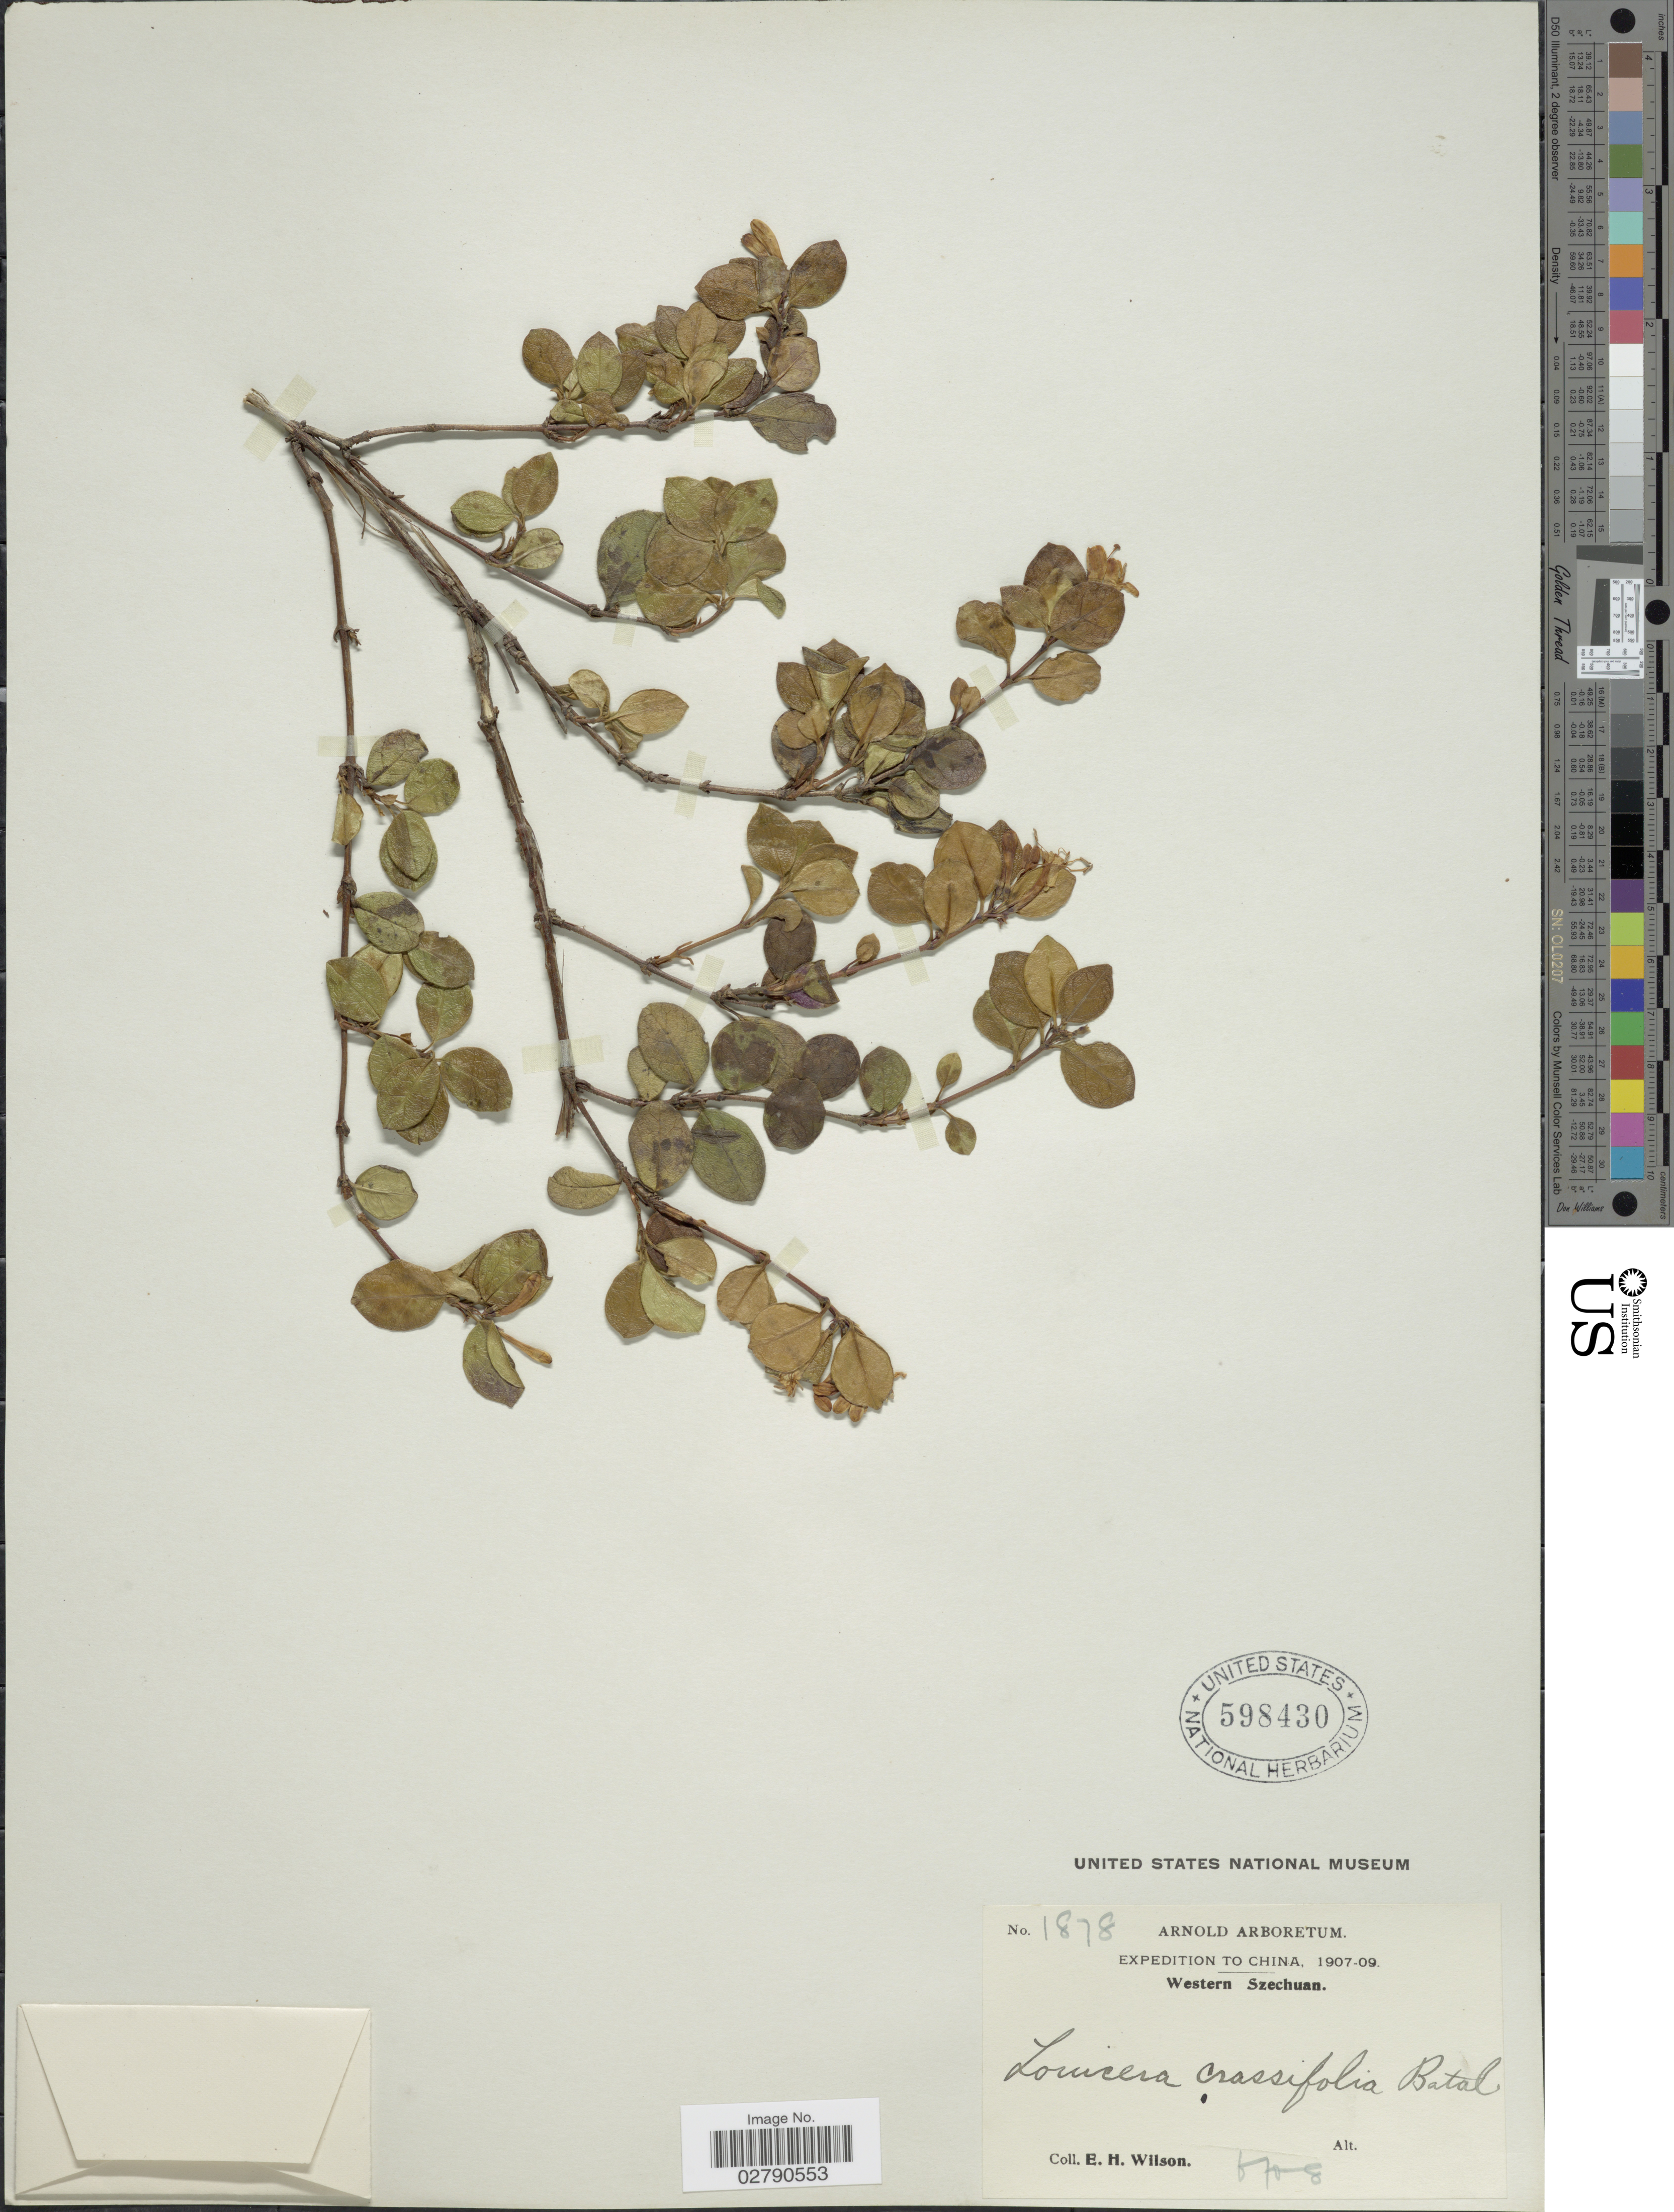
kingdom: Plantae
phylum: Tracheophyta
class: Magnoliopsida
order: Dipsacales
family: Caprifoliaceae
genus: Lonicera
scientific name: Lonicera crassifolia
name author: Batalin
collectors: E. Wilson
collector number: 1878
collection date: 1908-06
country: China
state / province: Sichuan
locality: Western Szechuan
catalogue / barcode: US 598430